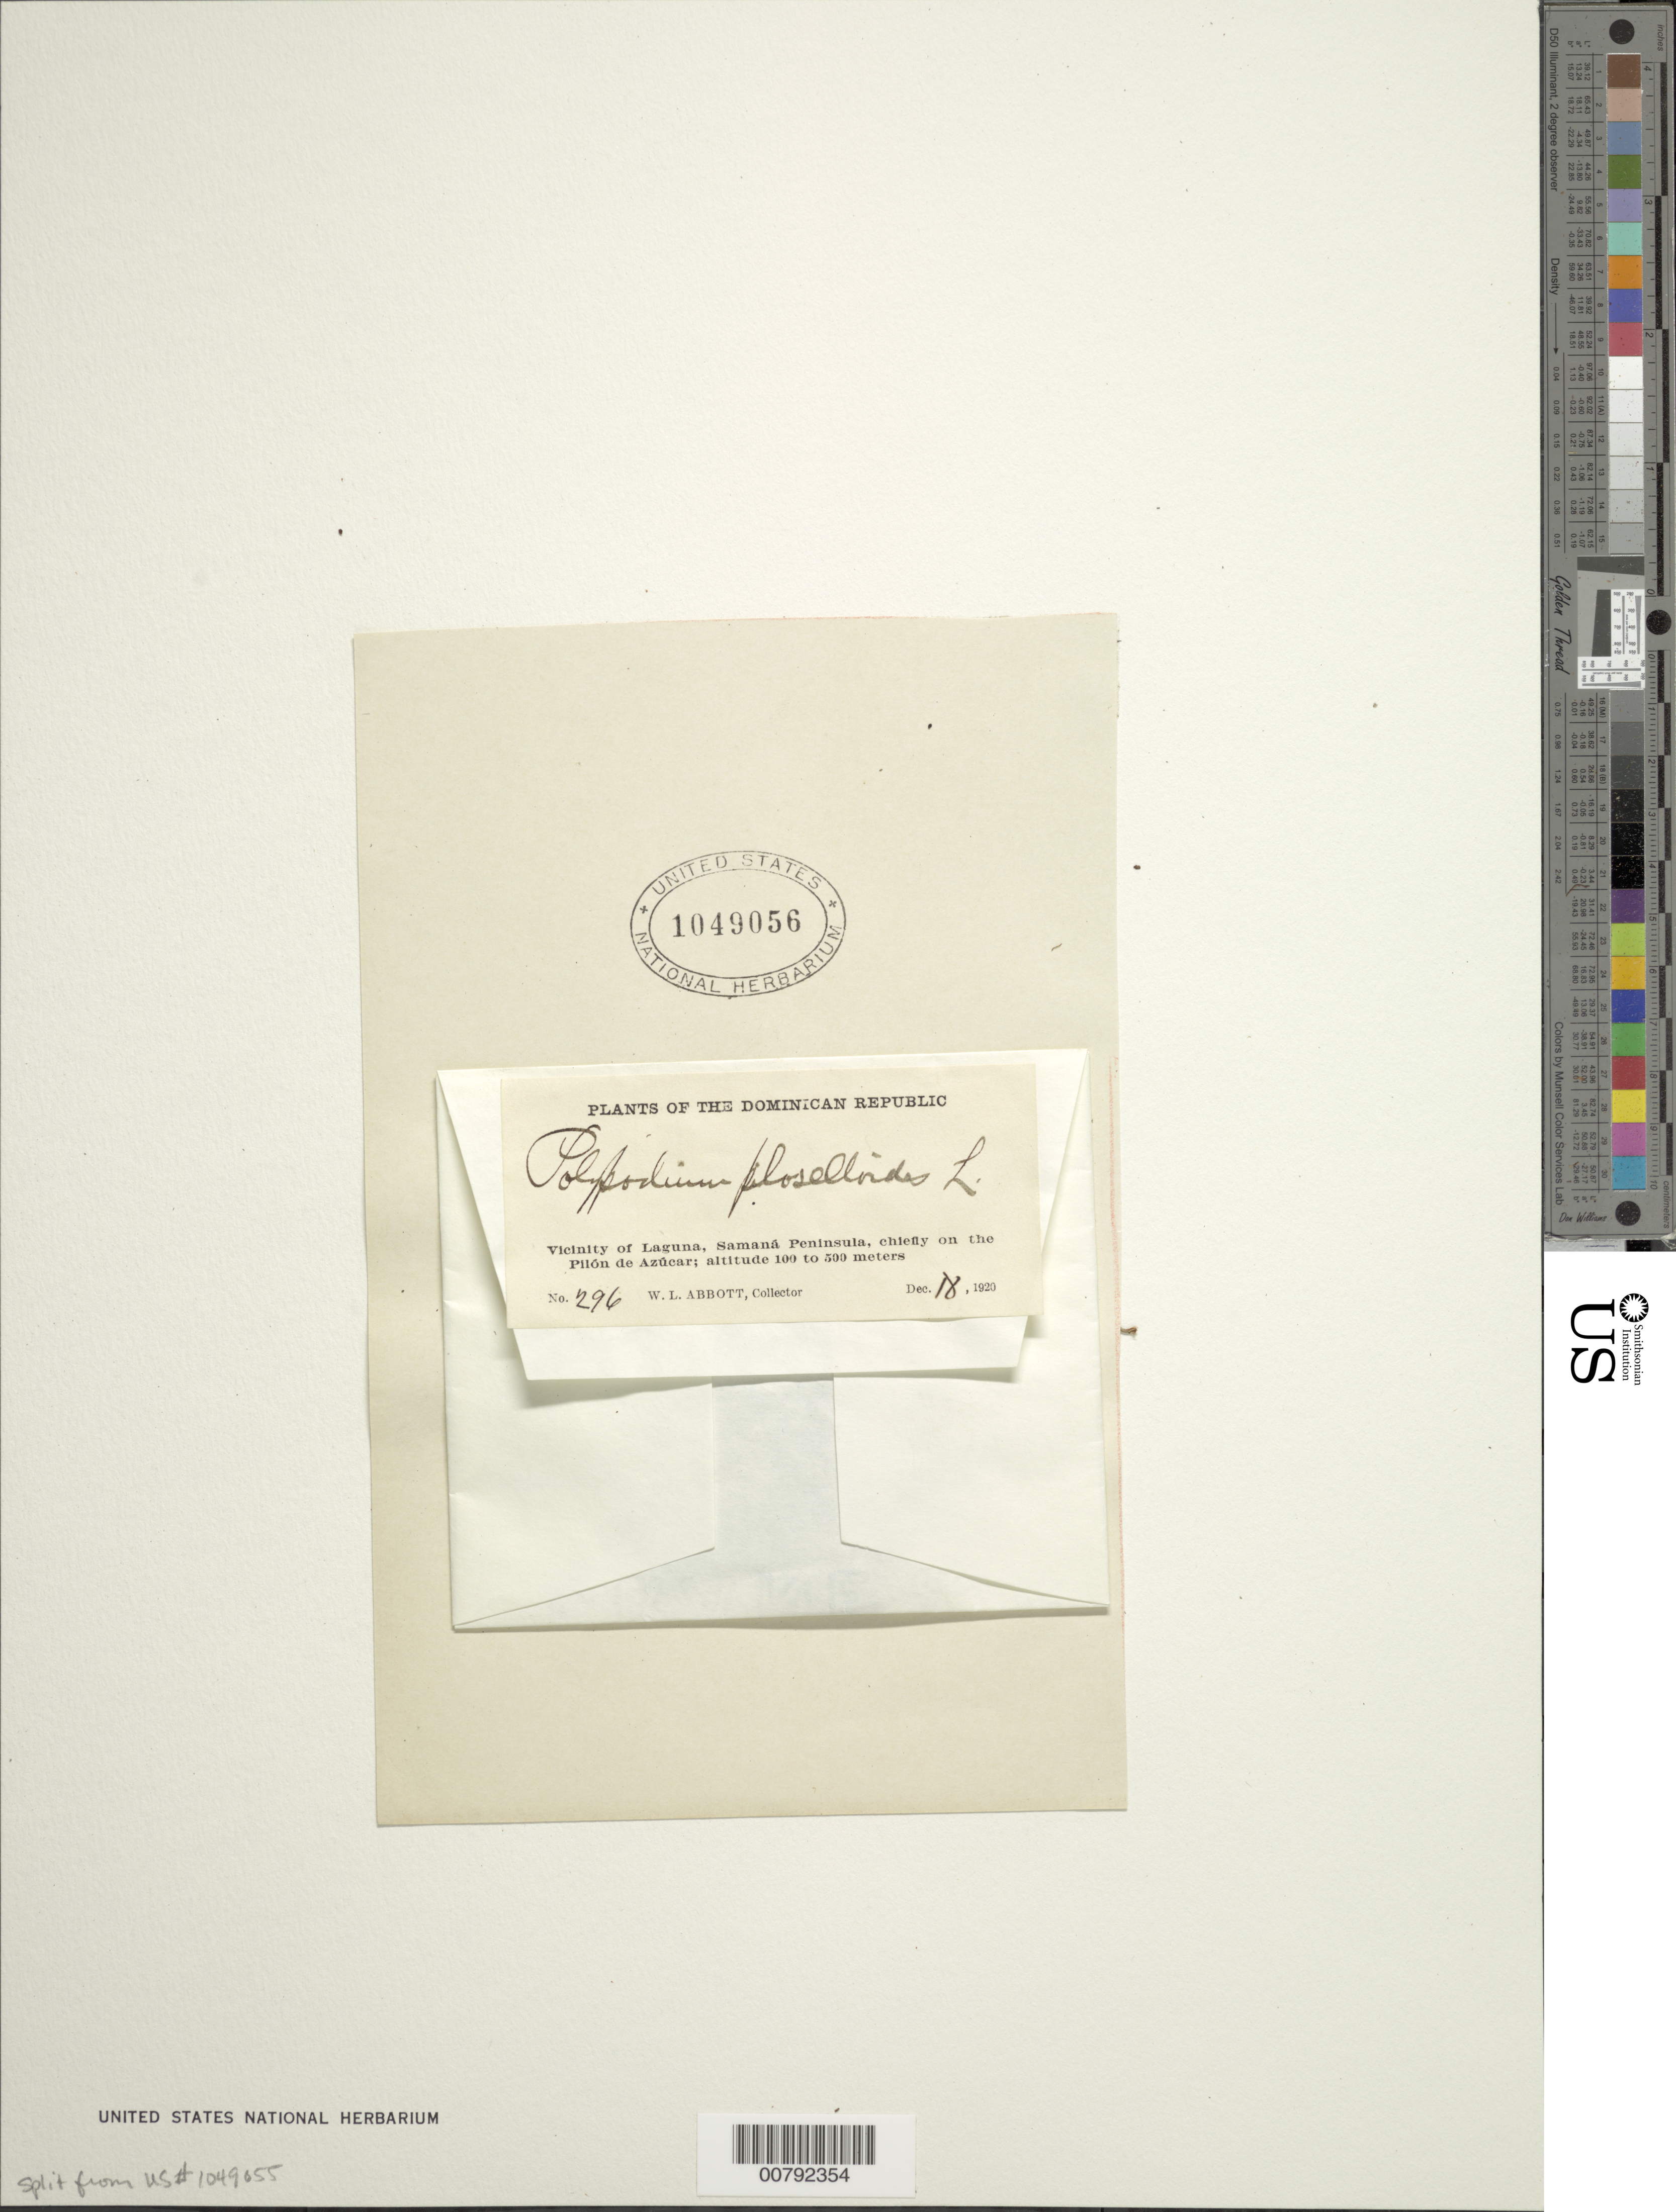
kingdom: Plantae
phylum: Tracheophyta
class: Polypodiopsida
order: Polypodiales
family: Polypodiaceae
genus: Microgramma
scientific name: Microgramma piloselloides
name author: (L.) Copel.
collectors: W. L. Abbott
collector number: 296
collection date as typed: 18 Dec 1920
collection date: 1920-12-18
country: Dominican Republic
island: Hispaniola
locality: Laguna, Samaná Peninsula, chiefly on the Pilón de Azúcar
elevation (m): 100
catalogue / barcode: US 1049056